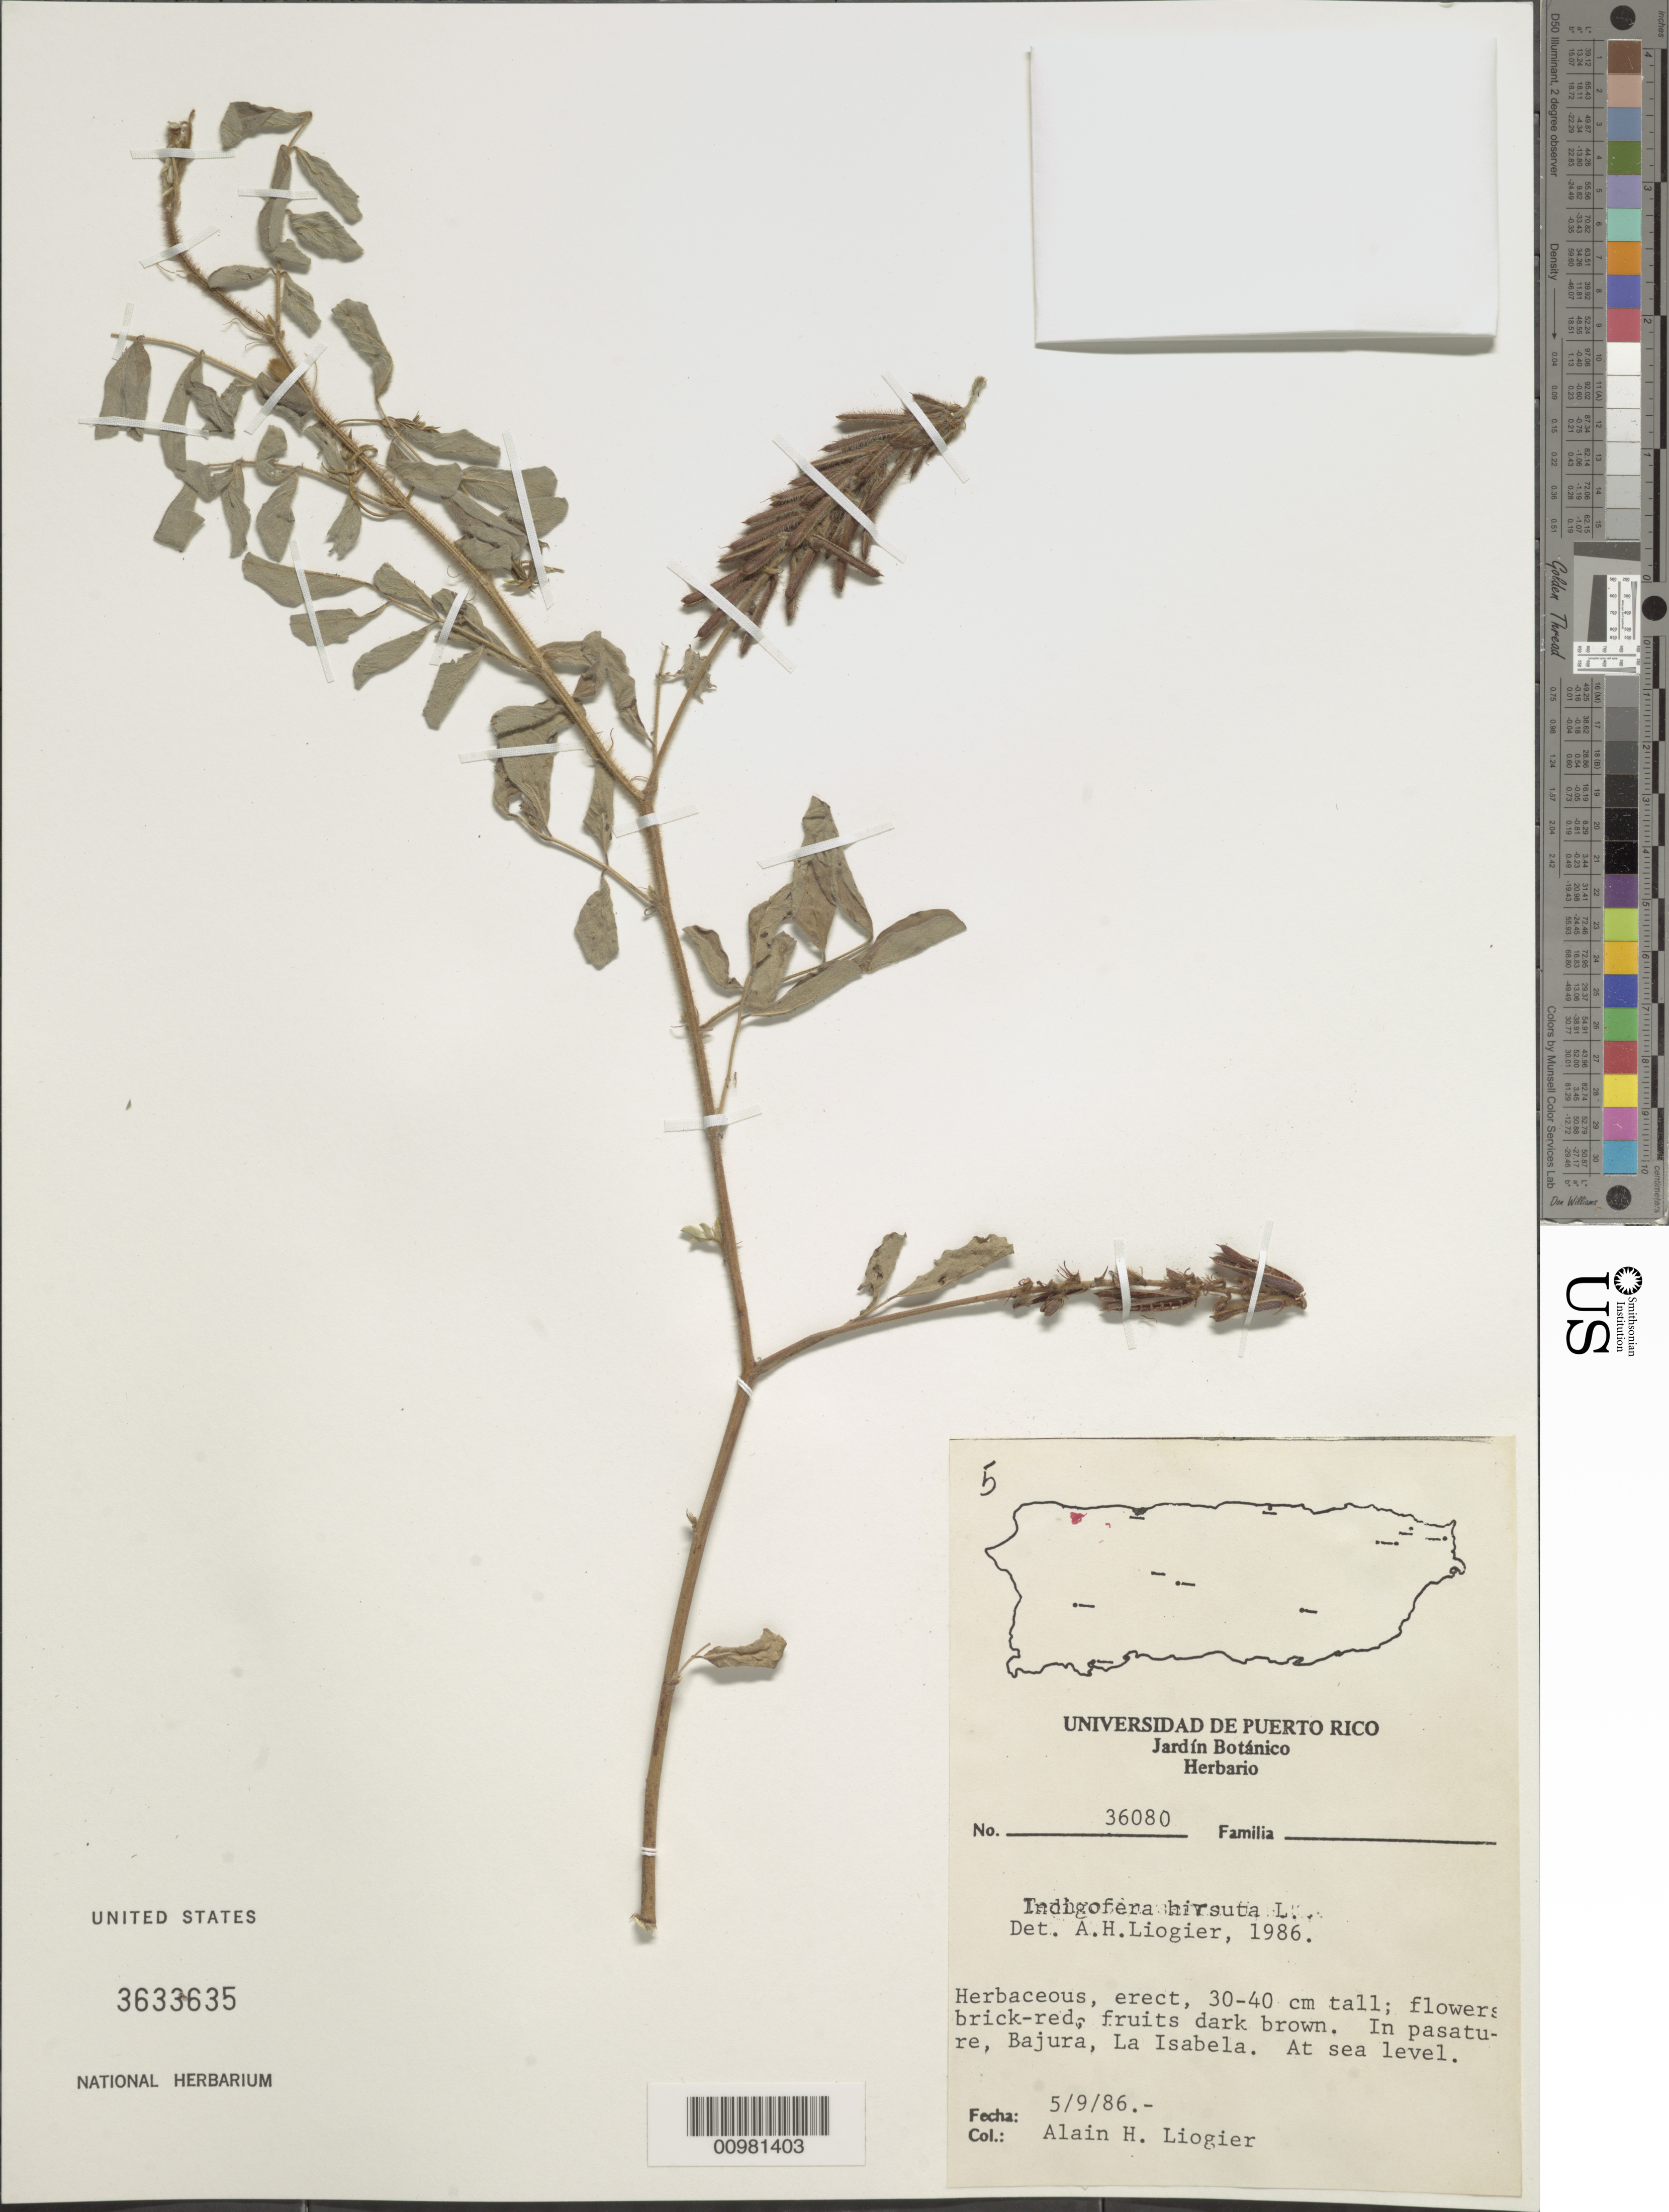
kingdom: Plantae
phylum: Tracheophyta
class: Magnoliopsida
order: Fabales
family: Fabaceae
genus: Indigofera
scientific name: Indigofera hirsuta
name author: L.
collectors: A. H. Liogier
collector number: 36080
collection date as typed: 09 May 1986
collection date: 1986-05-09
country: Puerto Rico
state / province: Isabela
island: Puerto Rico I.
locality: Bajura, La Isabela.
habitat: In pasture.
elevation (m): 0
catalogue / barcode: US 3633635